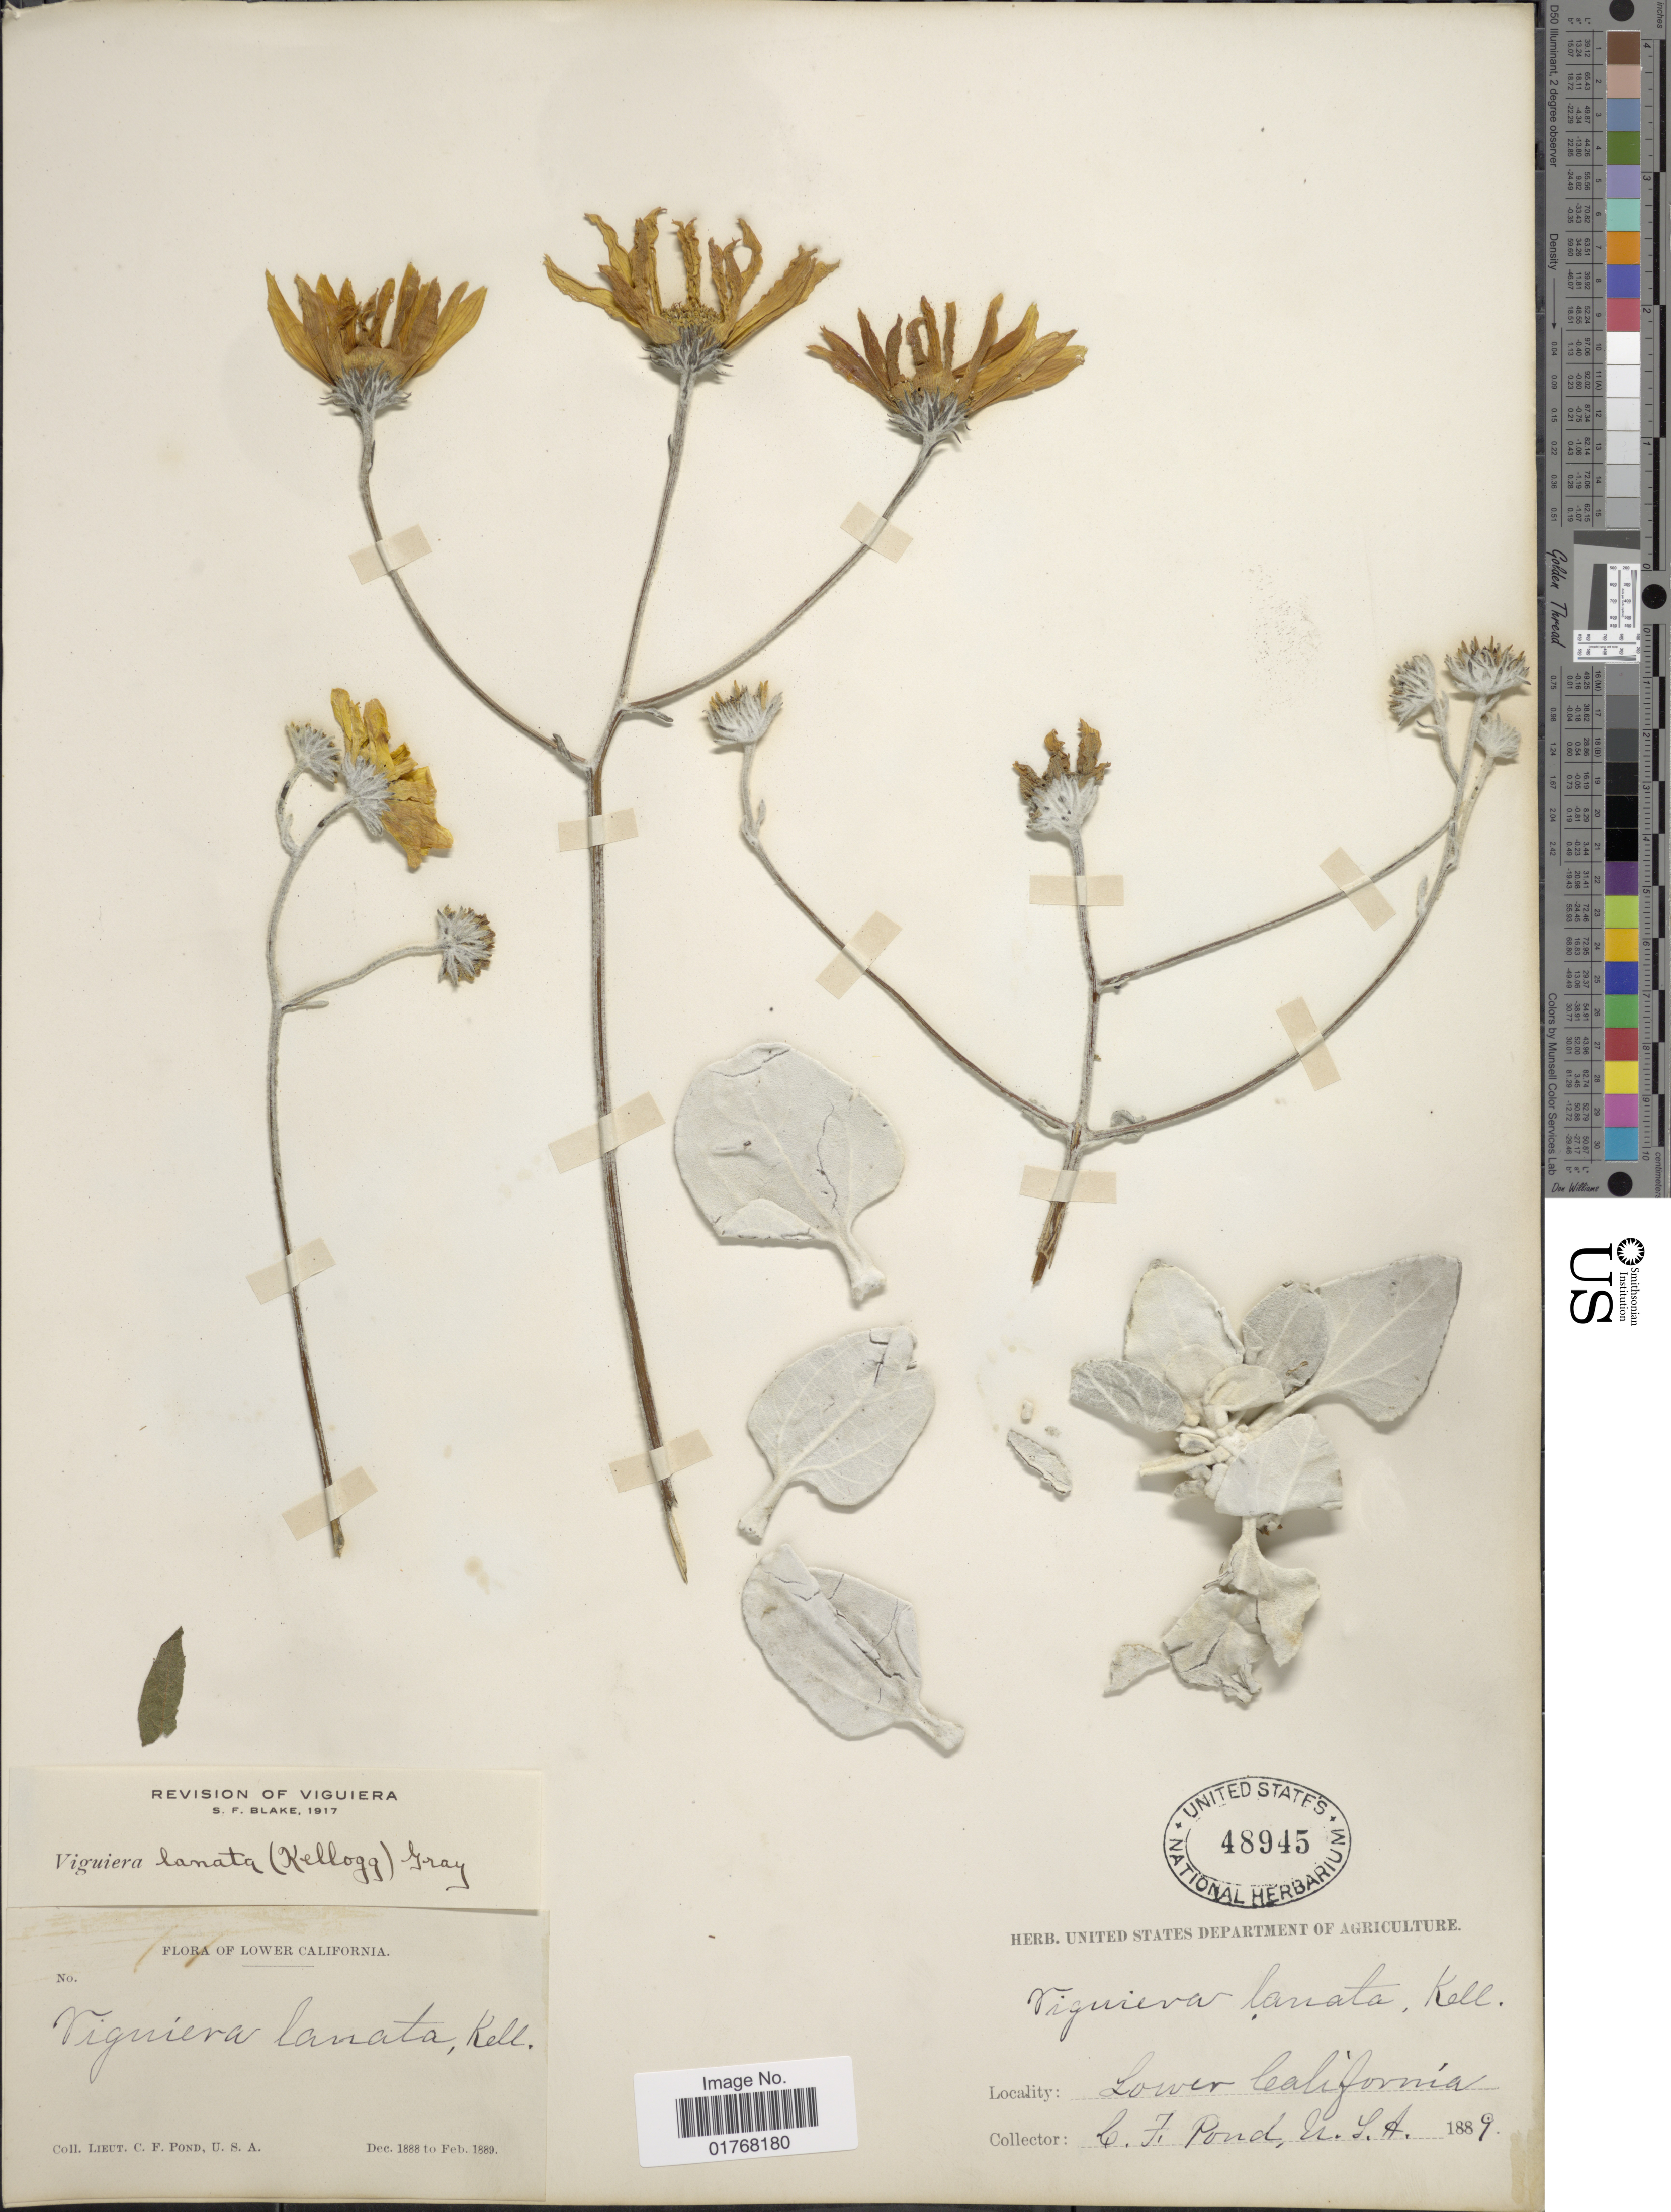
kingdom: Plantae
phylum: Tracheophyta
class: Magnoliopsida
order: Asterales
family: Asteraceae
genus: Viguiera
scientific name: Viguiera lanata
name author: (Kellogg) A. Gray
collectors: C. Pond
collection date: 1888-12/1889-02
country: Mexico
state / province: Baja California Sur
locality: Lower California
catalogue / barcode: US 48945